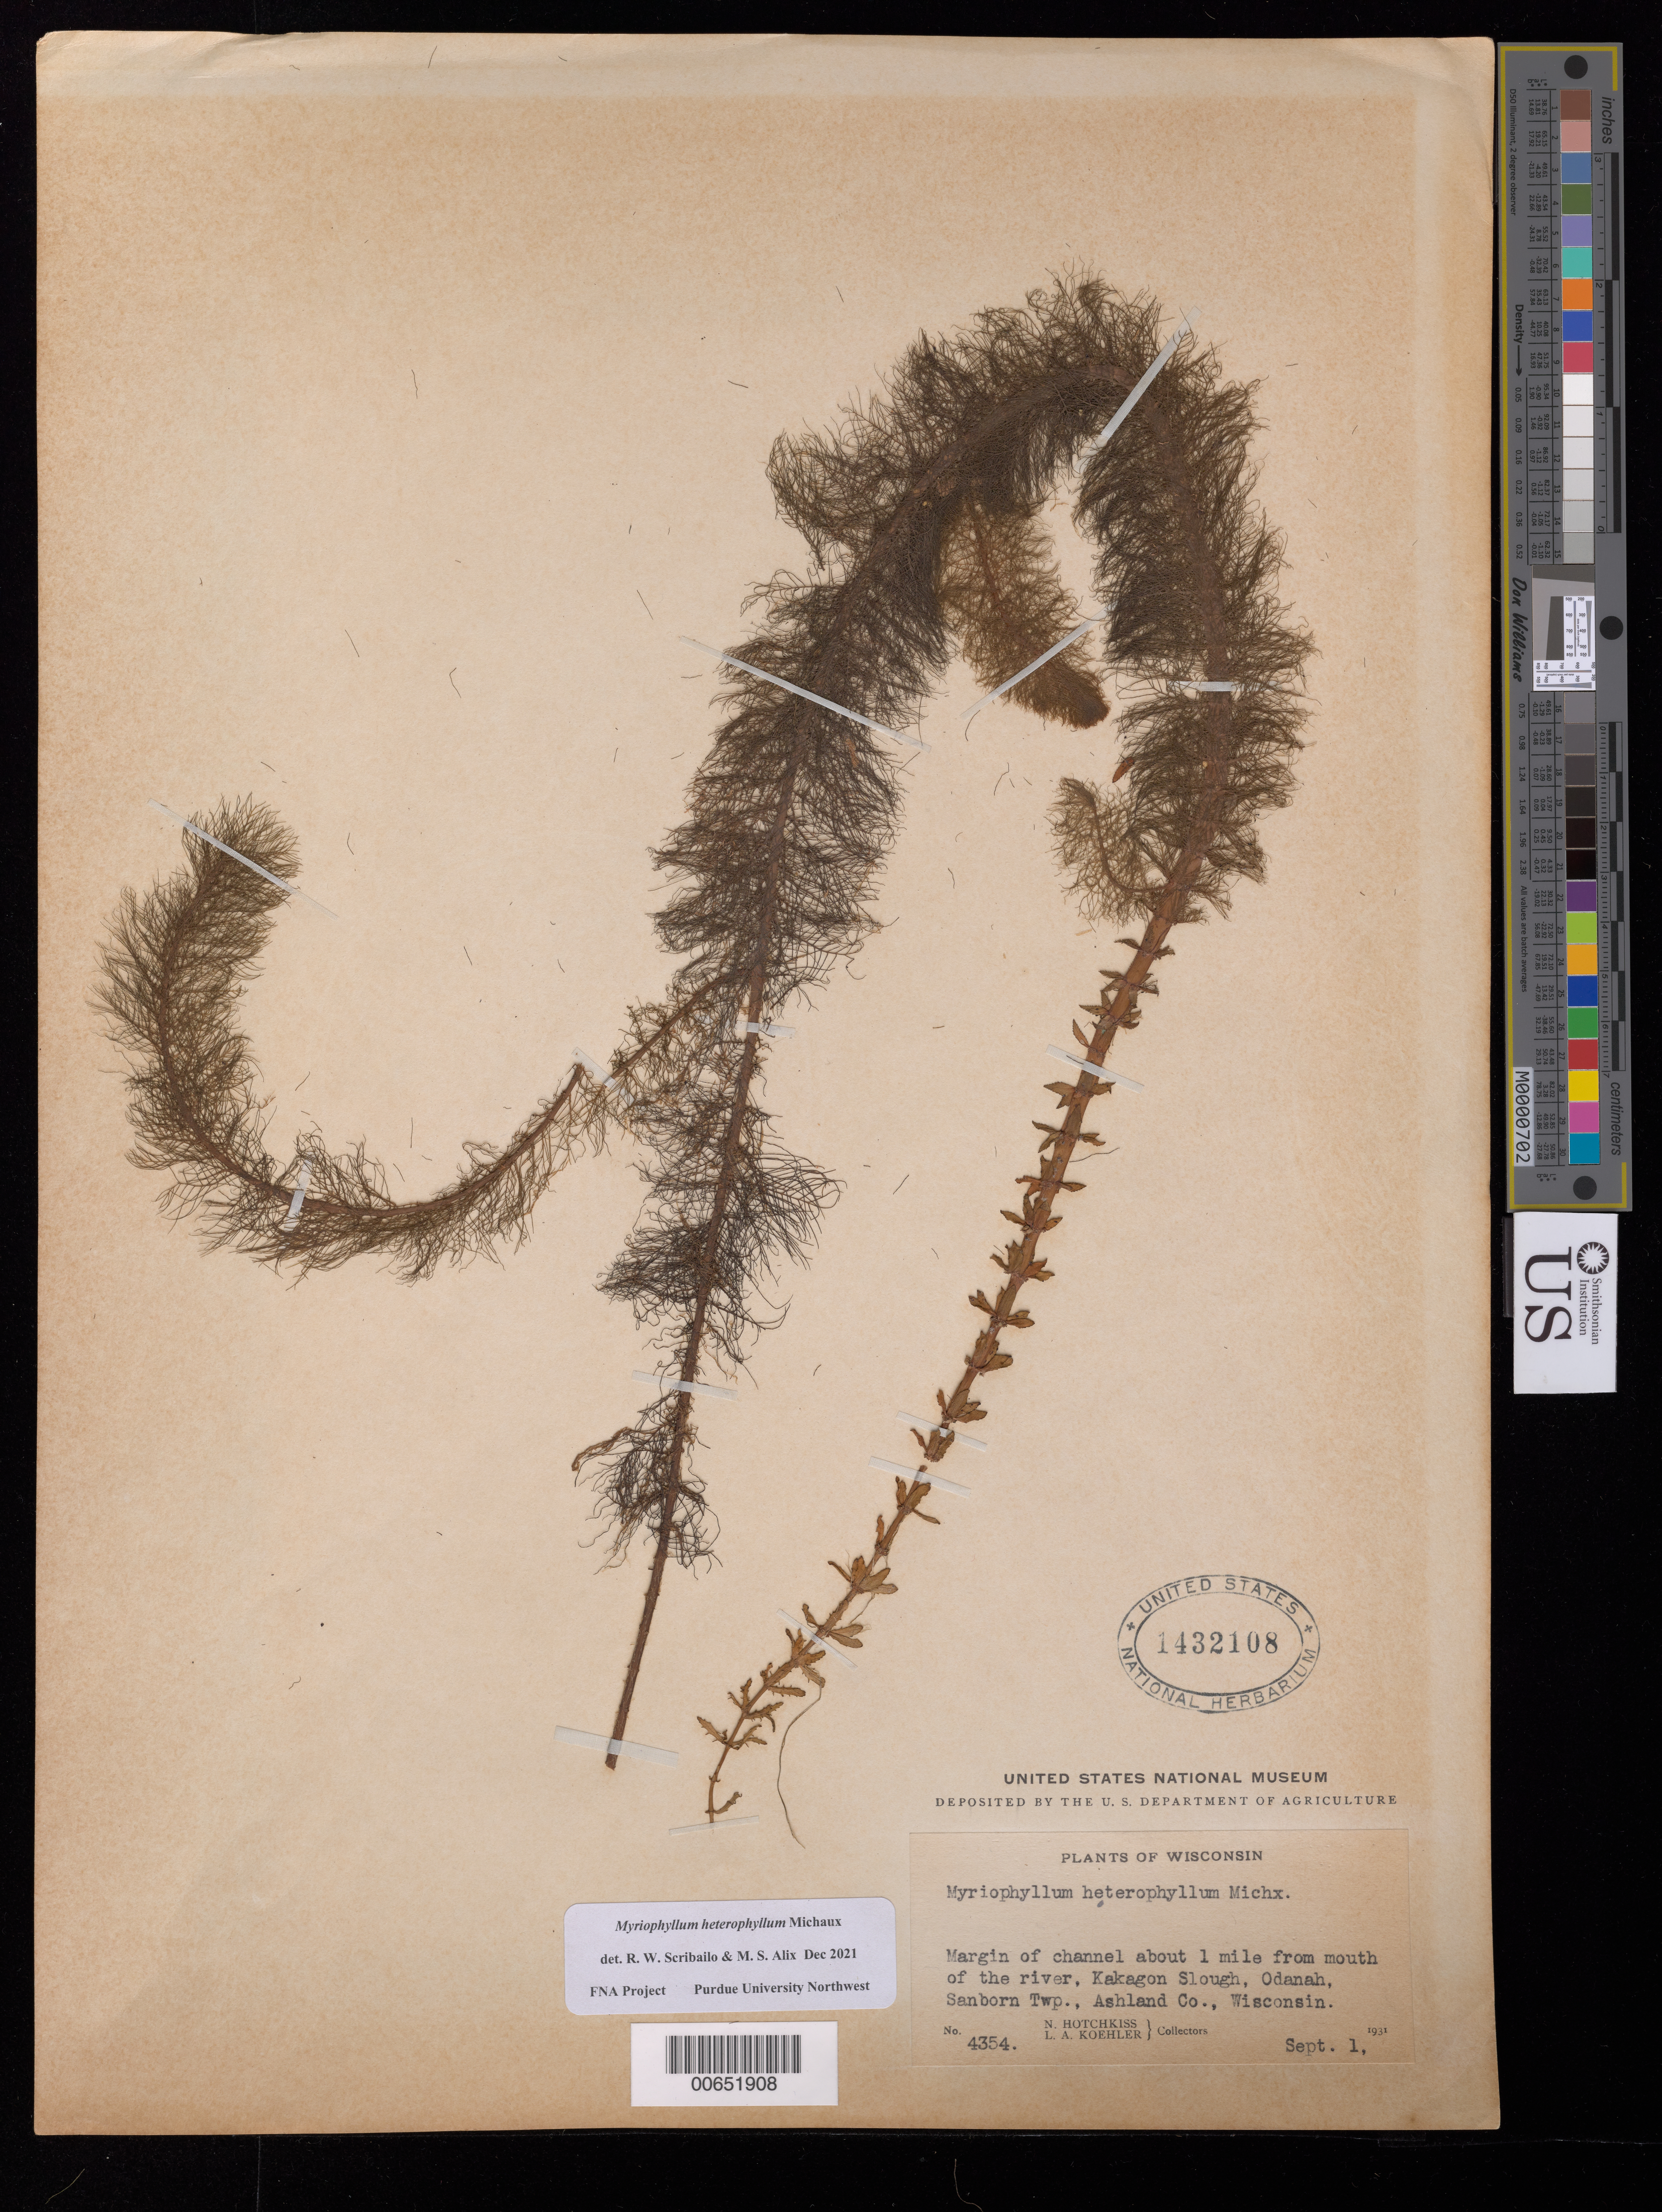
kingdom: Plantae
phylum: Tracheophyta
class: Magnoliopsida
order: Saxifragales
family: Haloragaceae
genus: Myriophyllum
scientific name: Myriophyllum heterophyllum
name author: Michx.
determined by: Scribailo, R. W.; Alix, M. S.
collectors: N. Hotchkiss & L. Koehler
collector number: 4354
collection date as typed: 01 Sep 1931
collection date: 1931-09-01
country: United States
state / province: Wisconsin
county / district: Ashland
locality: Sanborn Twp. Mouth of the river, Kakagon Slough, Odanah.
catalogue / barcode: US 1432108